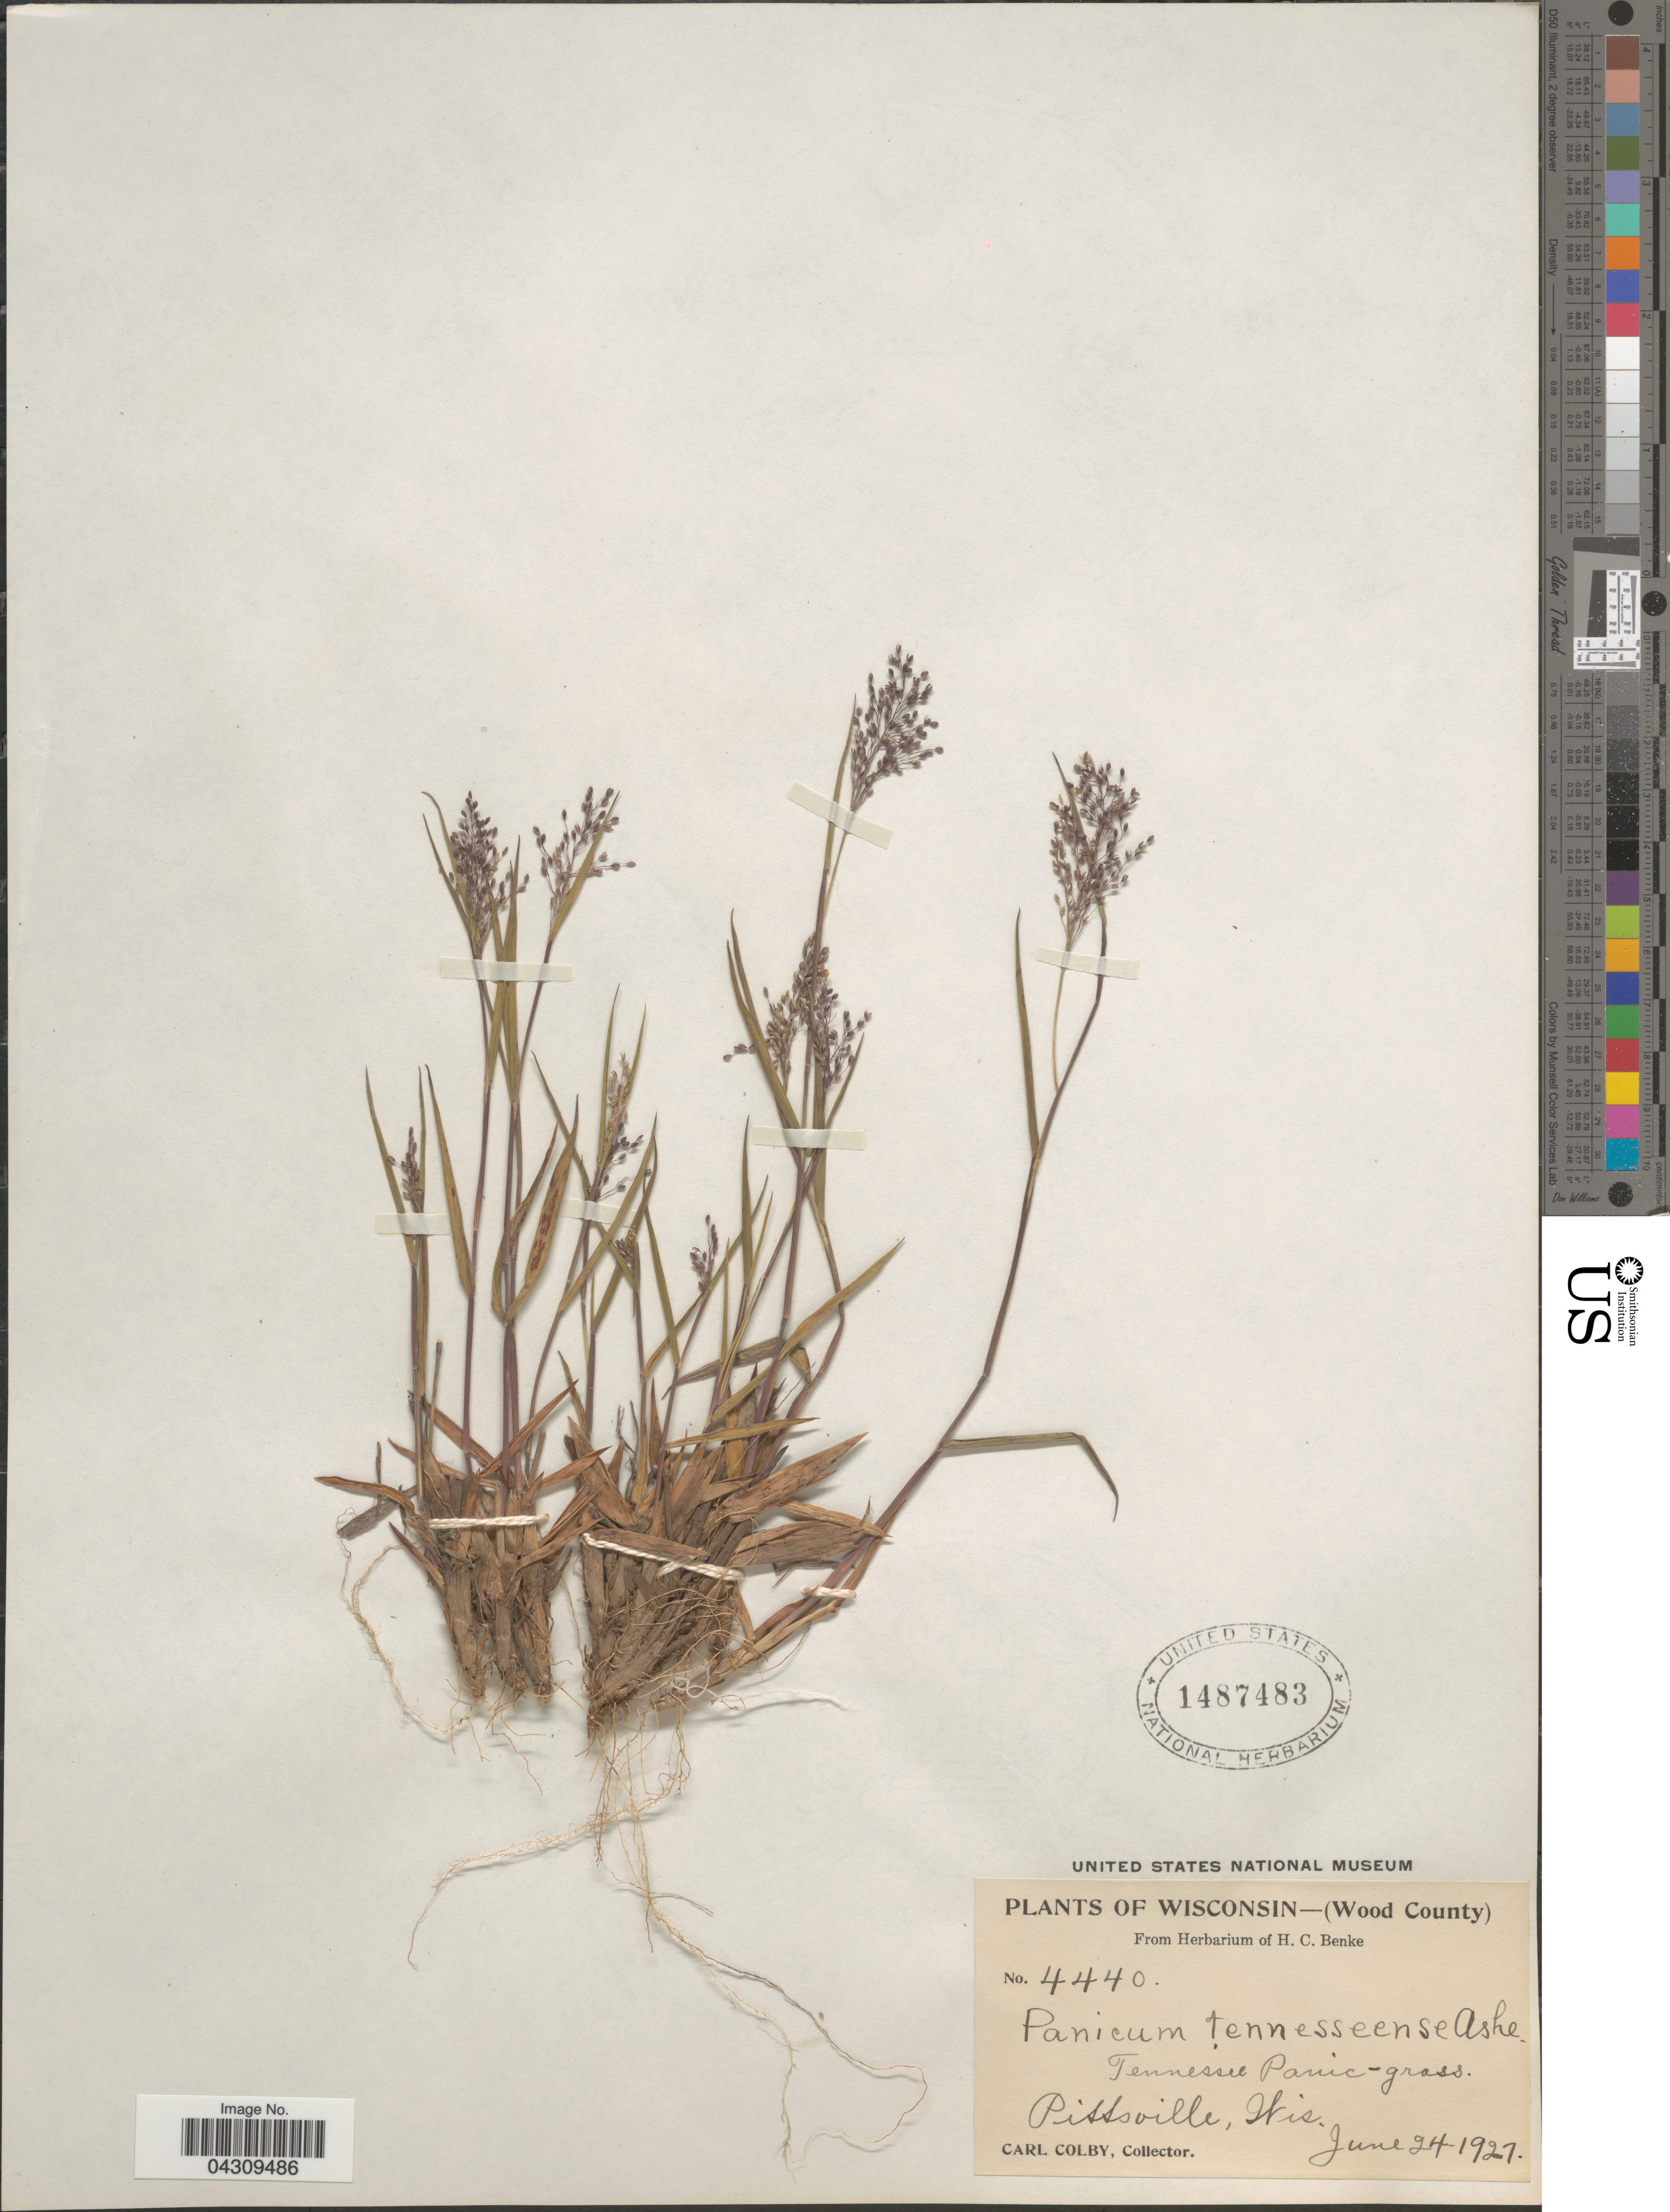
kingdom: Plantae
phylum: Tracheophyta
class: Liliopsida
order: Poales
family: Poaceae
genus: Dichanthelium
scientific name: Dichanthelium acuminatum var. acuminatum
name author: (Sw.) Gould & C.A. Clark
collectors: C. Colby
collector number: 4440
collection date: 1927-06-24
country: United States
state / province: Wisconsin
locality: (Wood County). Tennessee Panic-grass. Pittsville.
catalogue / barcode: US 1487483